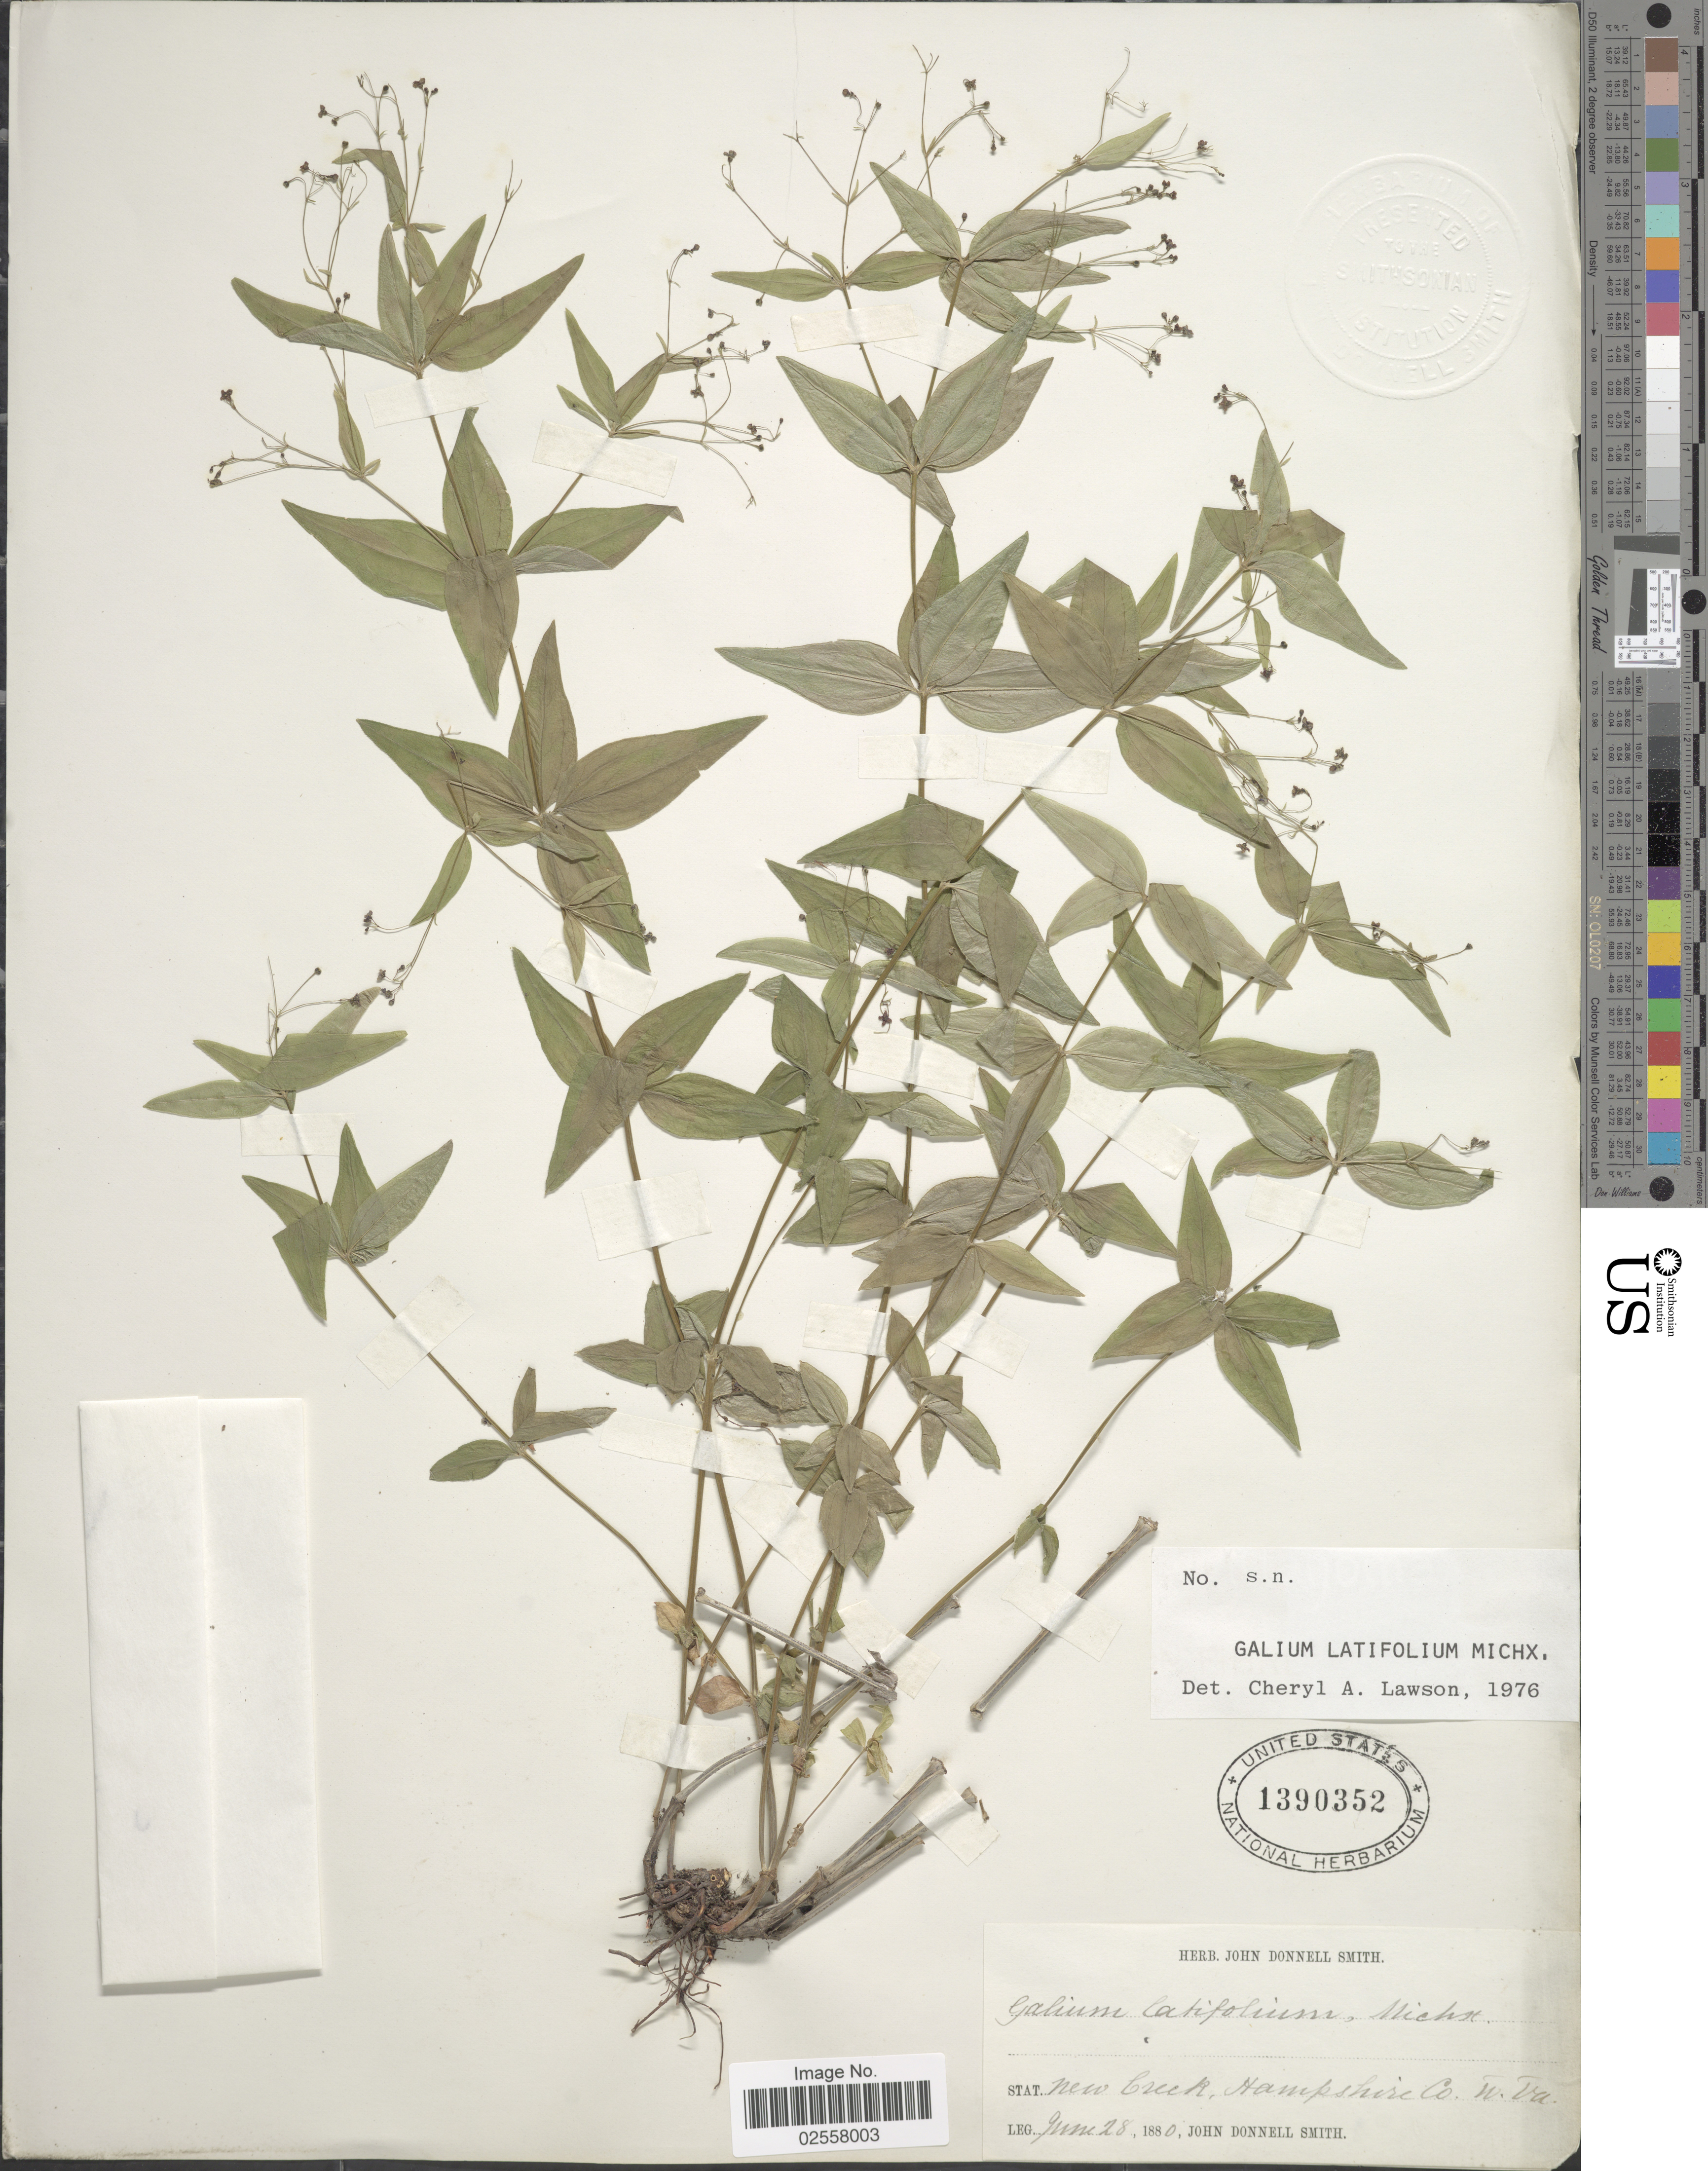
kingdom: Plantae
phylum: Tracheophyta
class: Magnoliopsida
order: Gentianales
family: Rubiaceae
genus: Galium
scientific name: Galium latifolium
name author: Michx.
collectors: J. Donnell Smith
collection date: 1880-06-28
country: United States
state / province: West Virginia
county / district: Hampshire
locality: New Creek, Hampshire Co.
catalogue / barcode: US 1390352